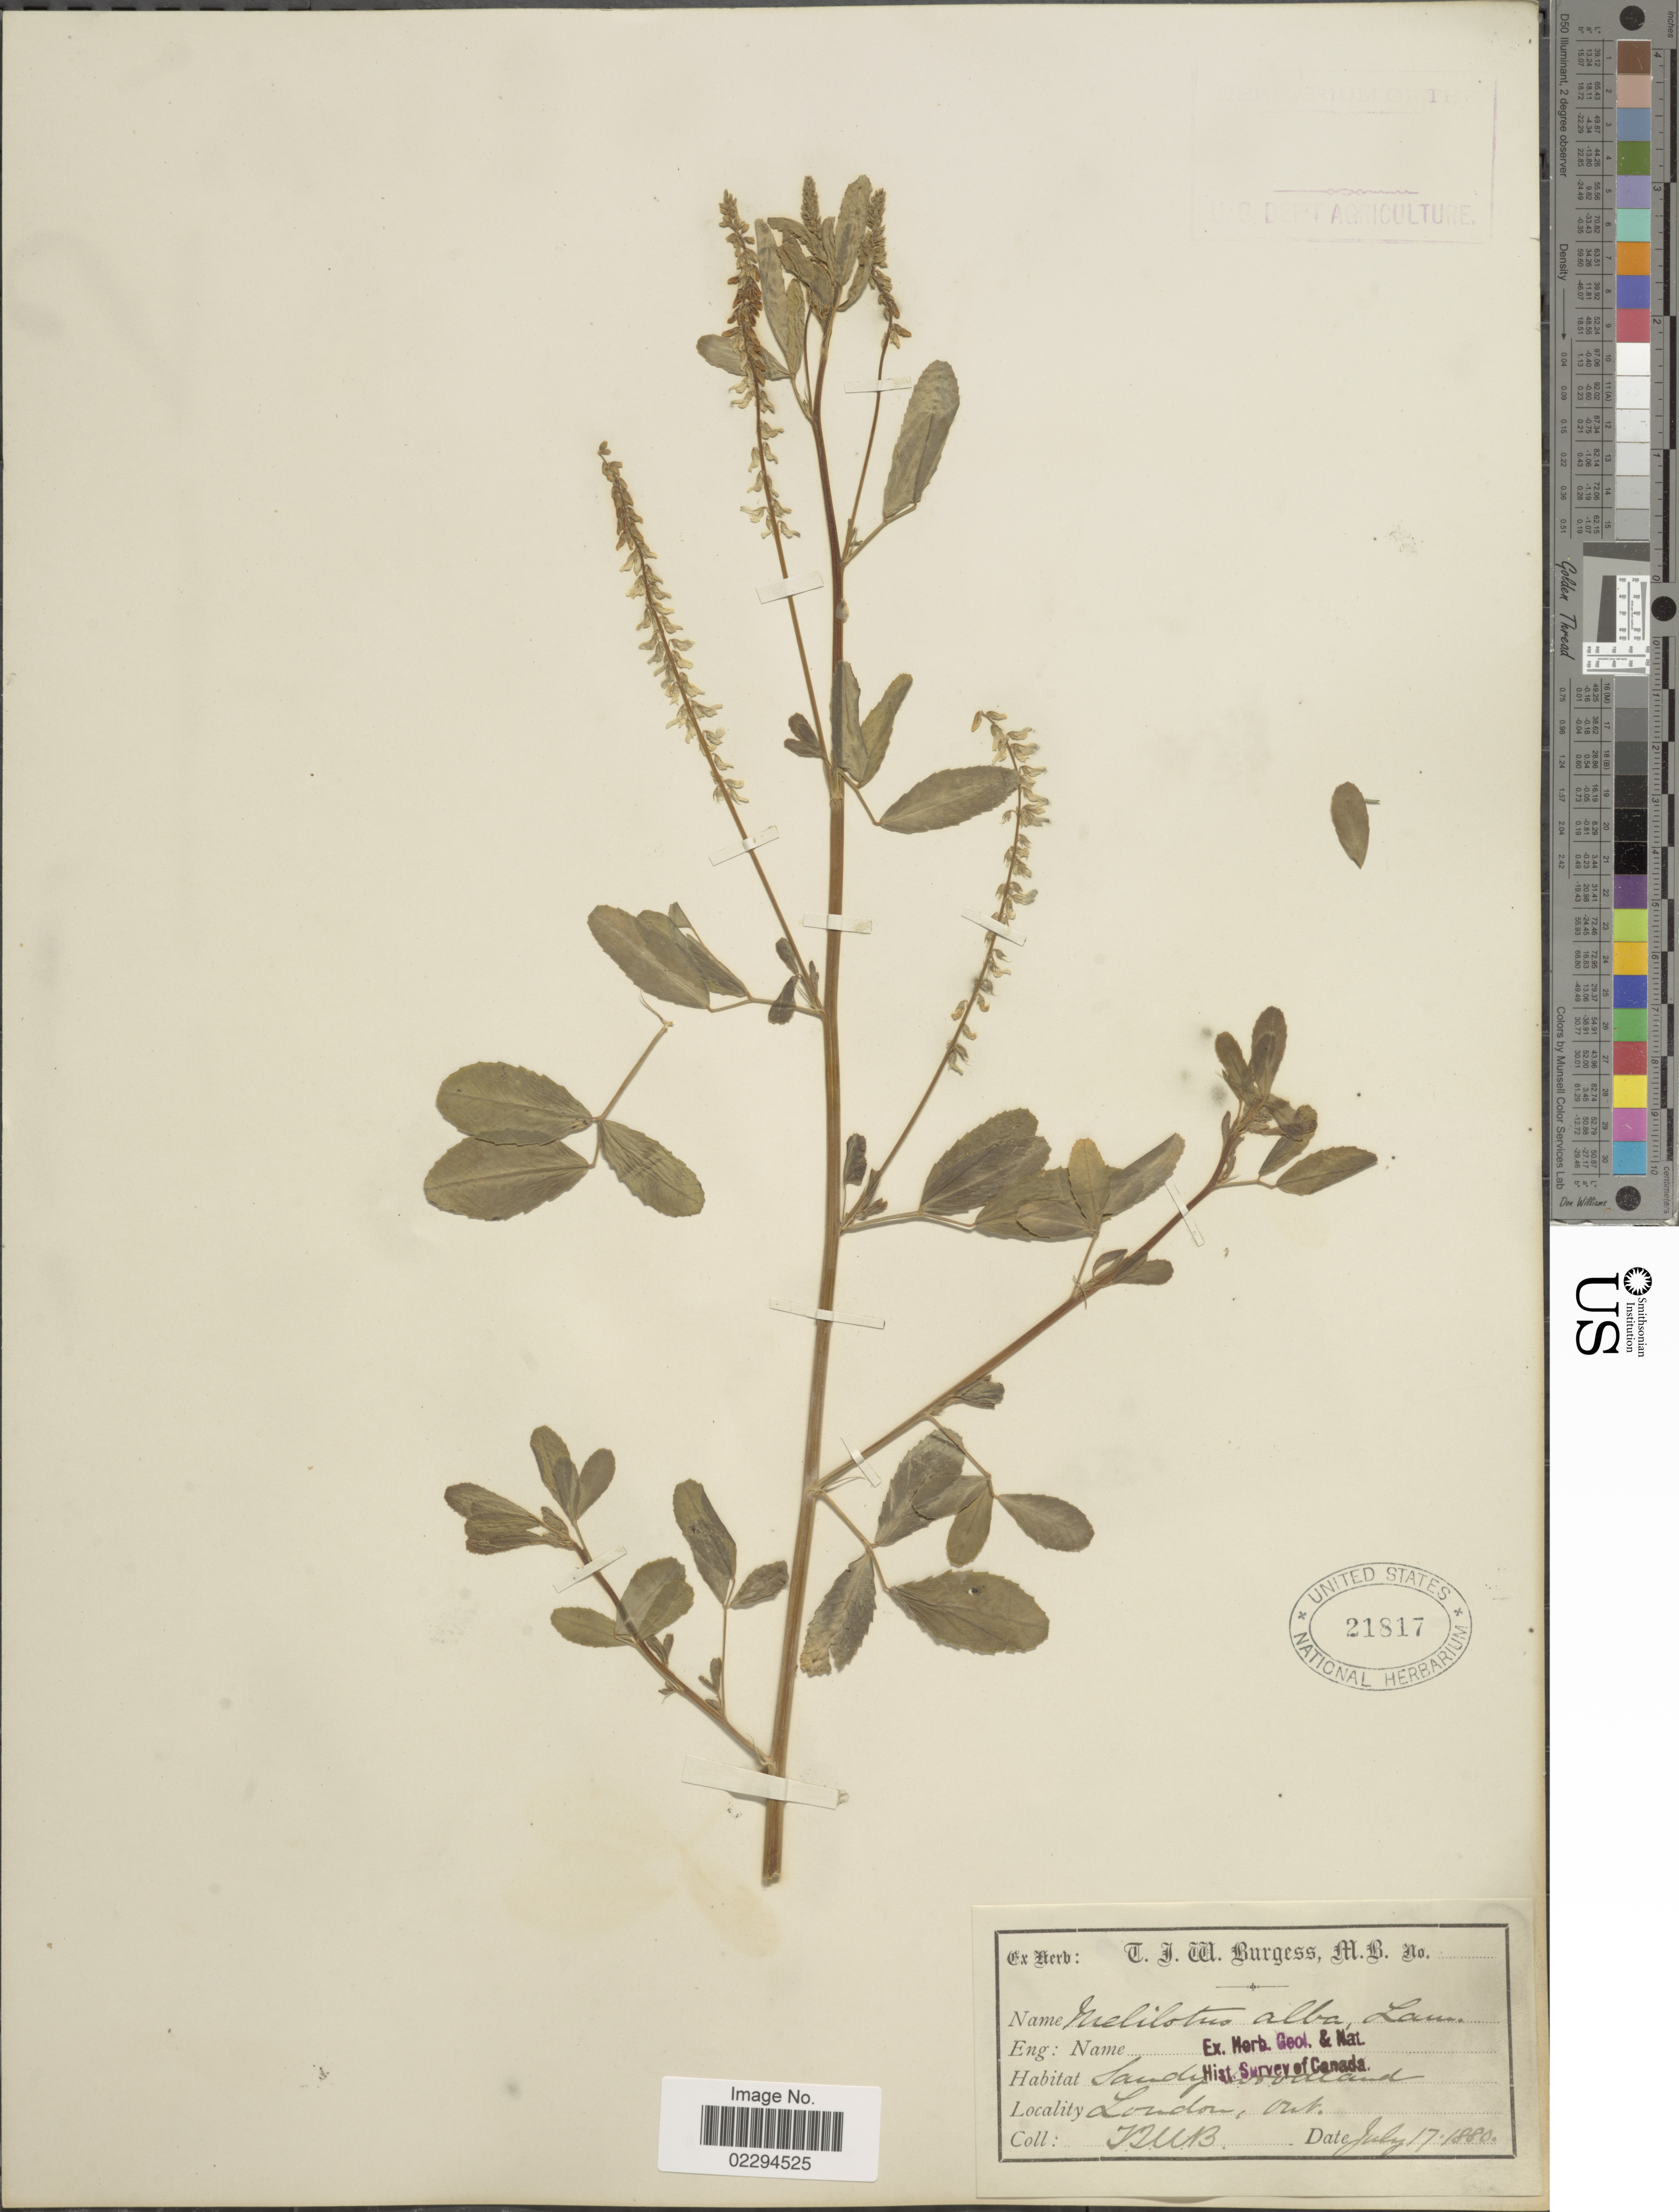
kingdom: Plantae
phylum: Tracheophyta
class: Magnoliopsida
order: Fabales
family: Fabaceae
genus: Melilotus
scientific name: Melilotus albus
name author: Medik.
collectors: T. Burgess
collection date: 1880-07-17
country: Canada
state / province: Ontario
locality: London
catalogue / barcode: US 21817